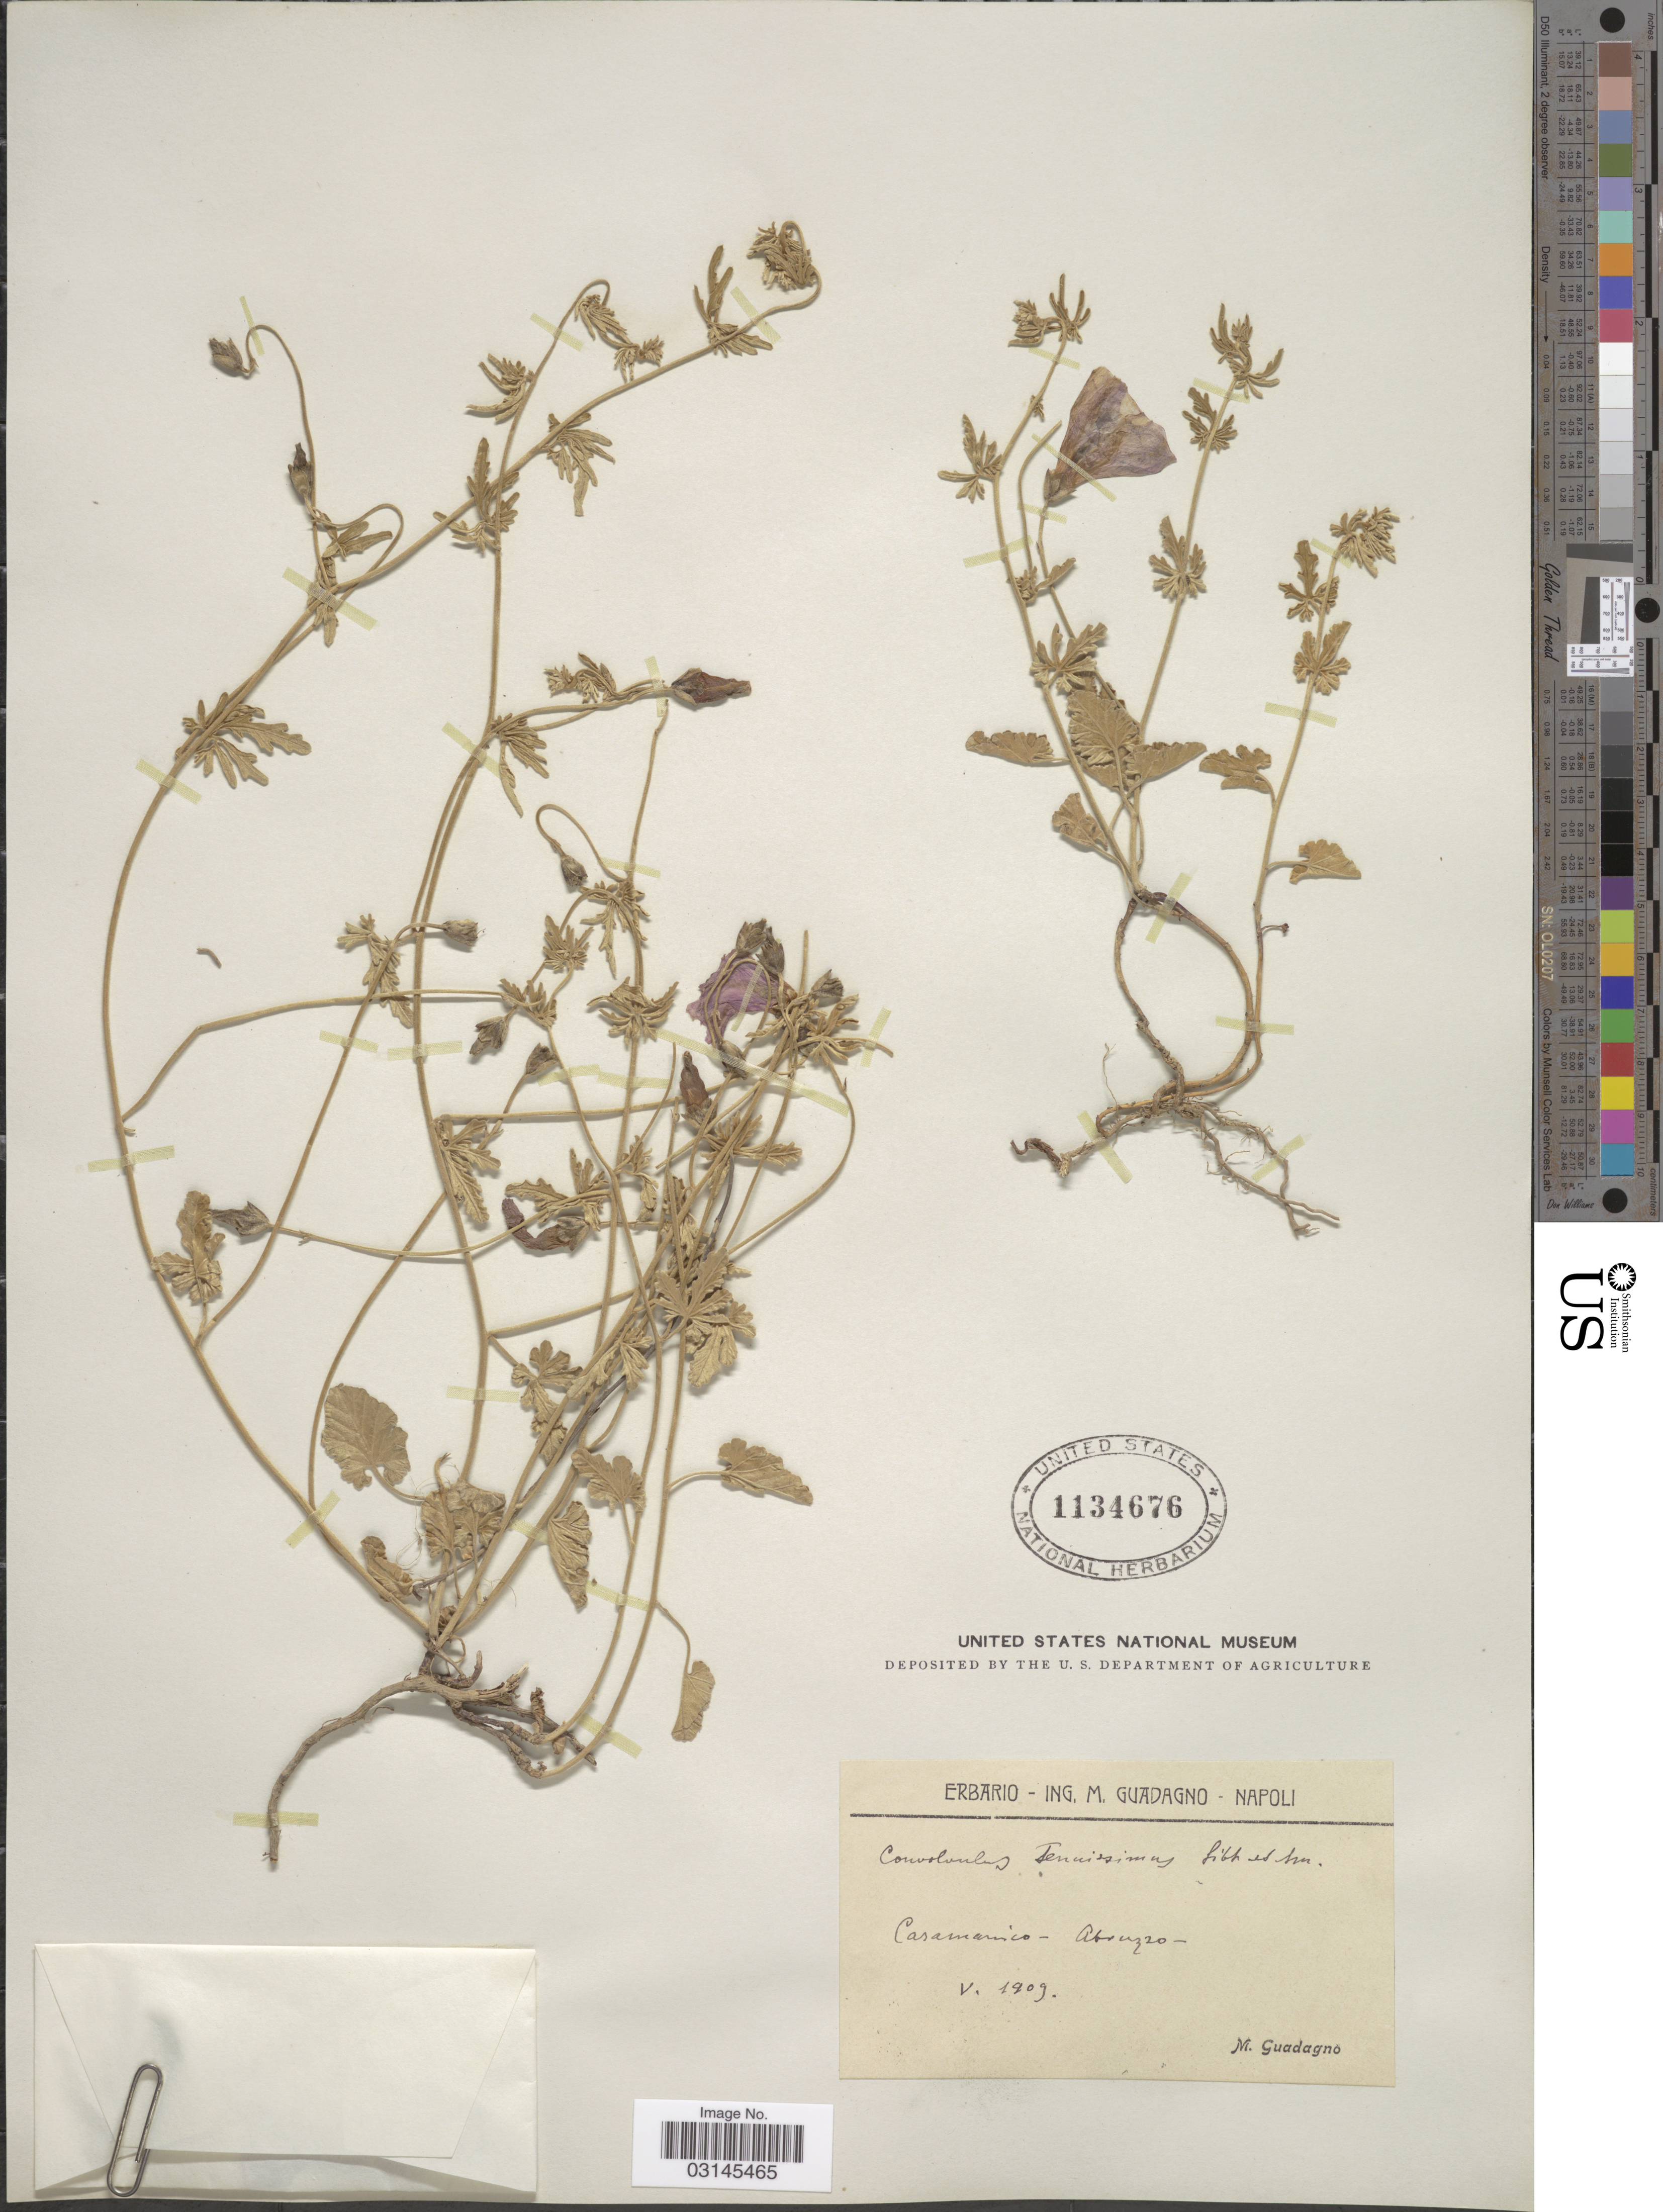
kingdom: Plantae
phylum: Tracheophyta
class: Magnoliopsida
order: Solanales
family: Convolvulaceae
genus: Convolvulus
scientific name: Convolvulus althaeoides var. pedatus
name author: Choisy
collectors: M. Guadagno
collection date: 1909-05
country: Italy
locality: Caramarnico-Abruzzo.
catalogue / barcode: US 1134676